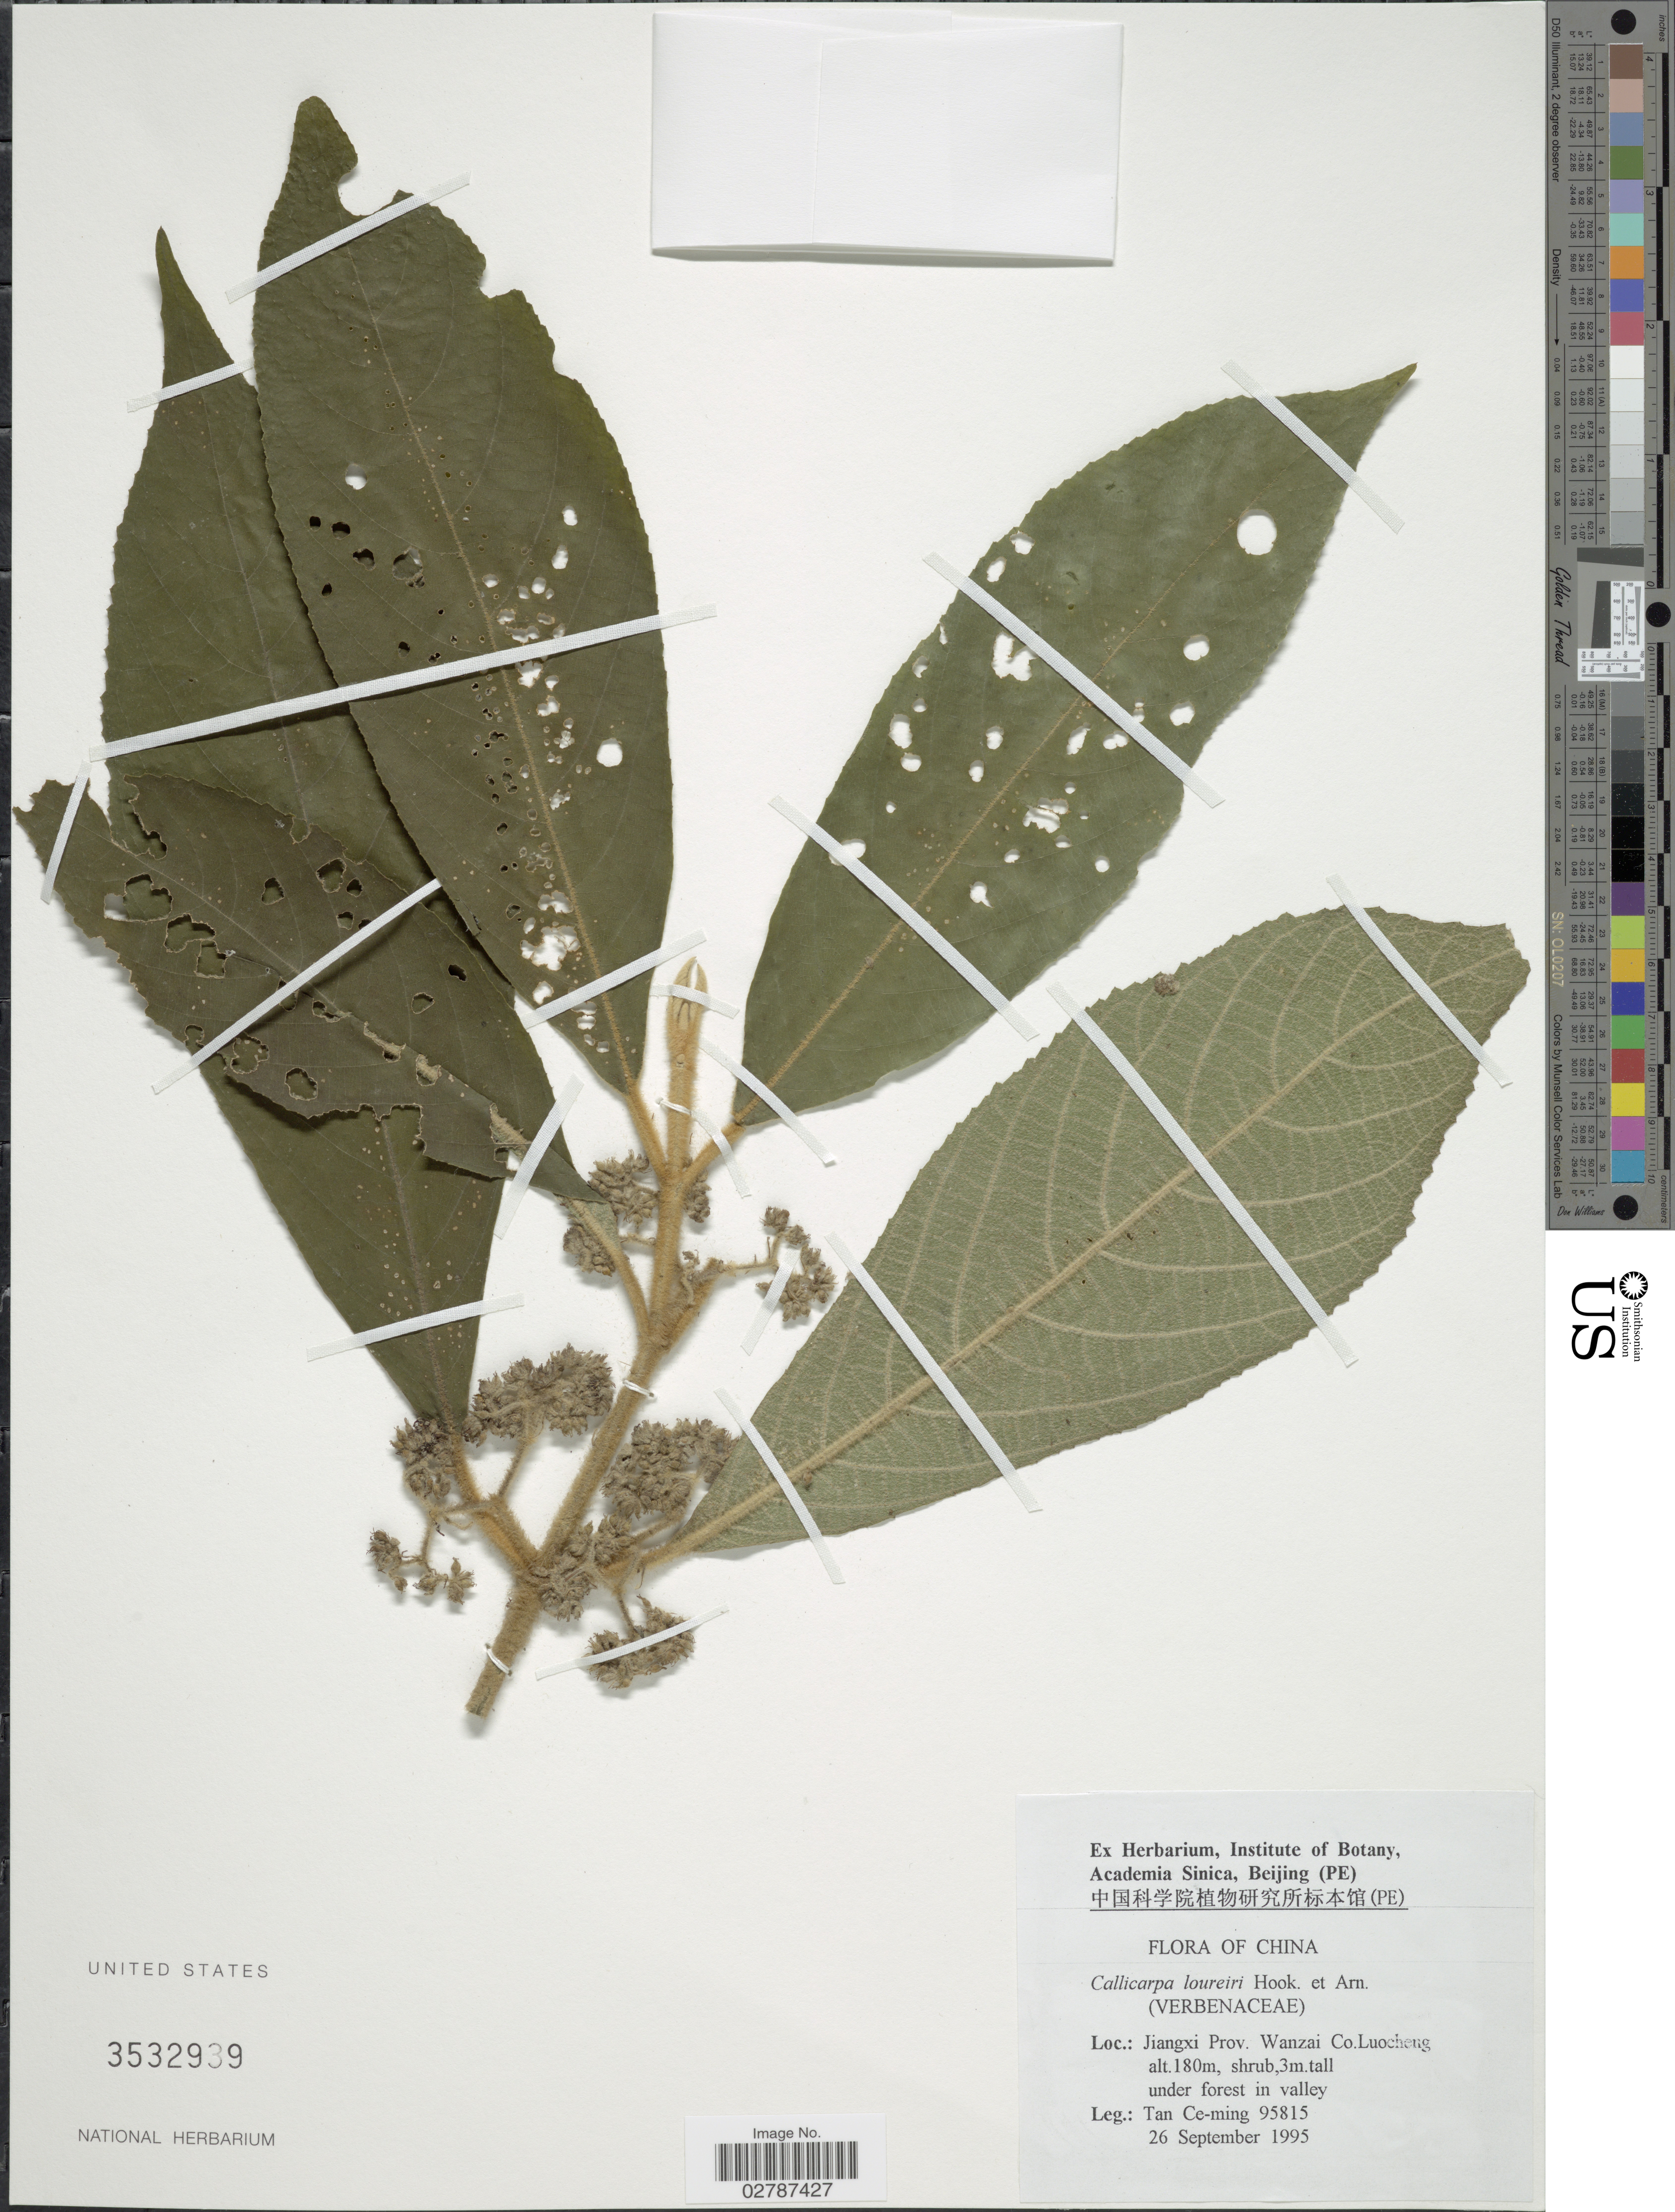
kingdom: Plantae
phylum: Tracheophyta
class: Magnoliopsida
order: Lamiales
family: Lamiaceae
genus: Callicarpa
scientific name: Callicarpa loureiroi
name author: Hook. & Arn.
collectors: T. Ce-ming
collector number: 95815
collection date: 1995-09-26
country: China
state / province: Jiangxi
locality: Wanzai Co. Luocheng.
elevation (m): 180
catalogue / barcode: US 3532939